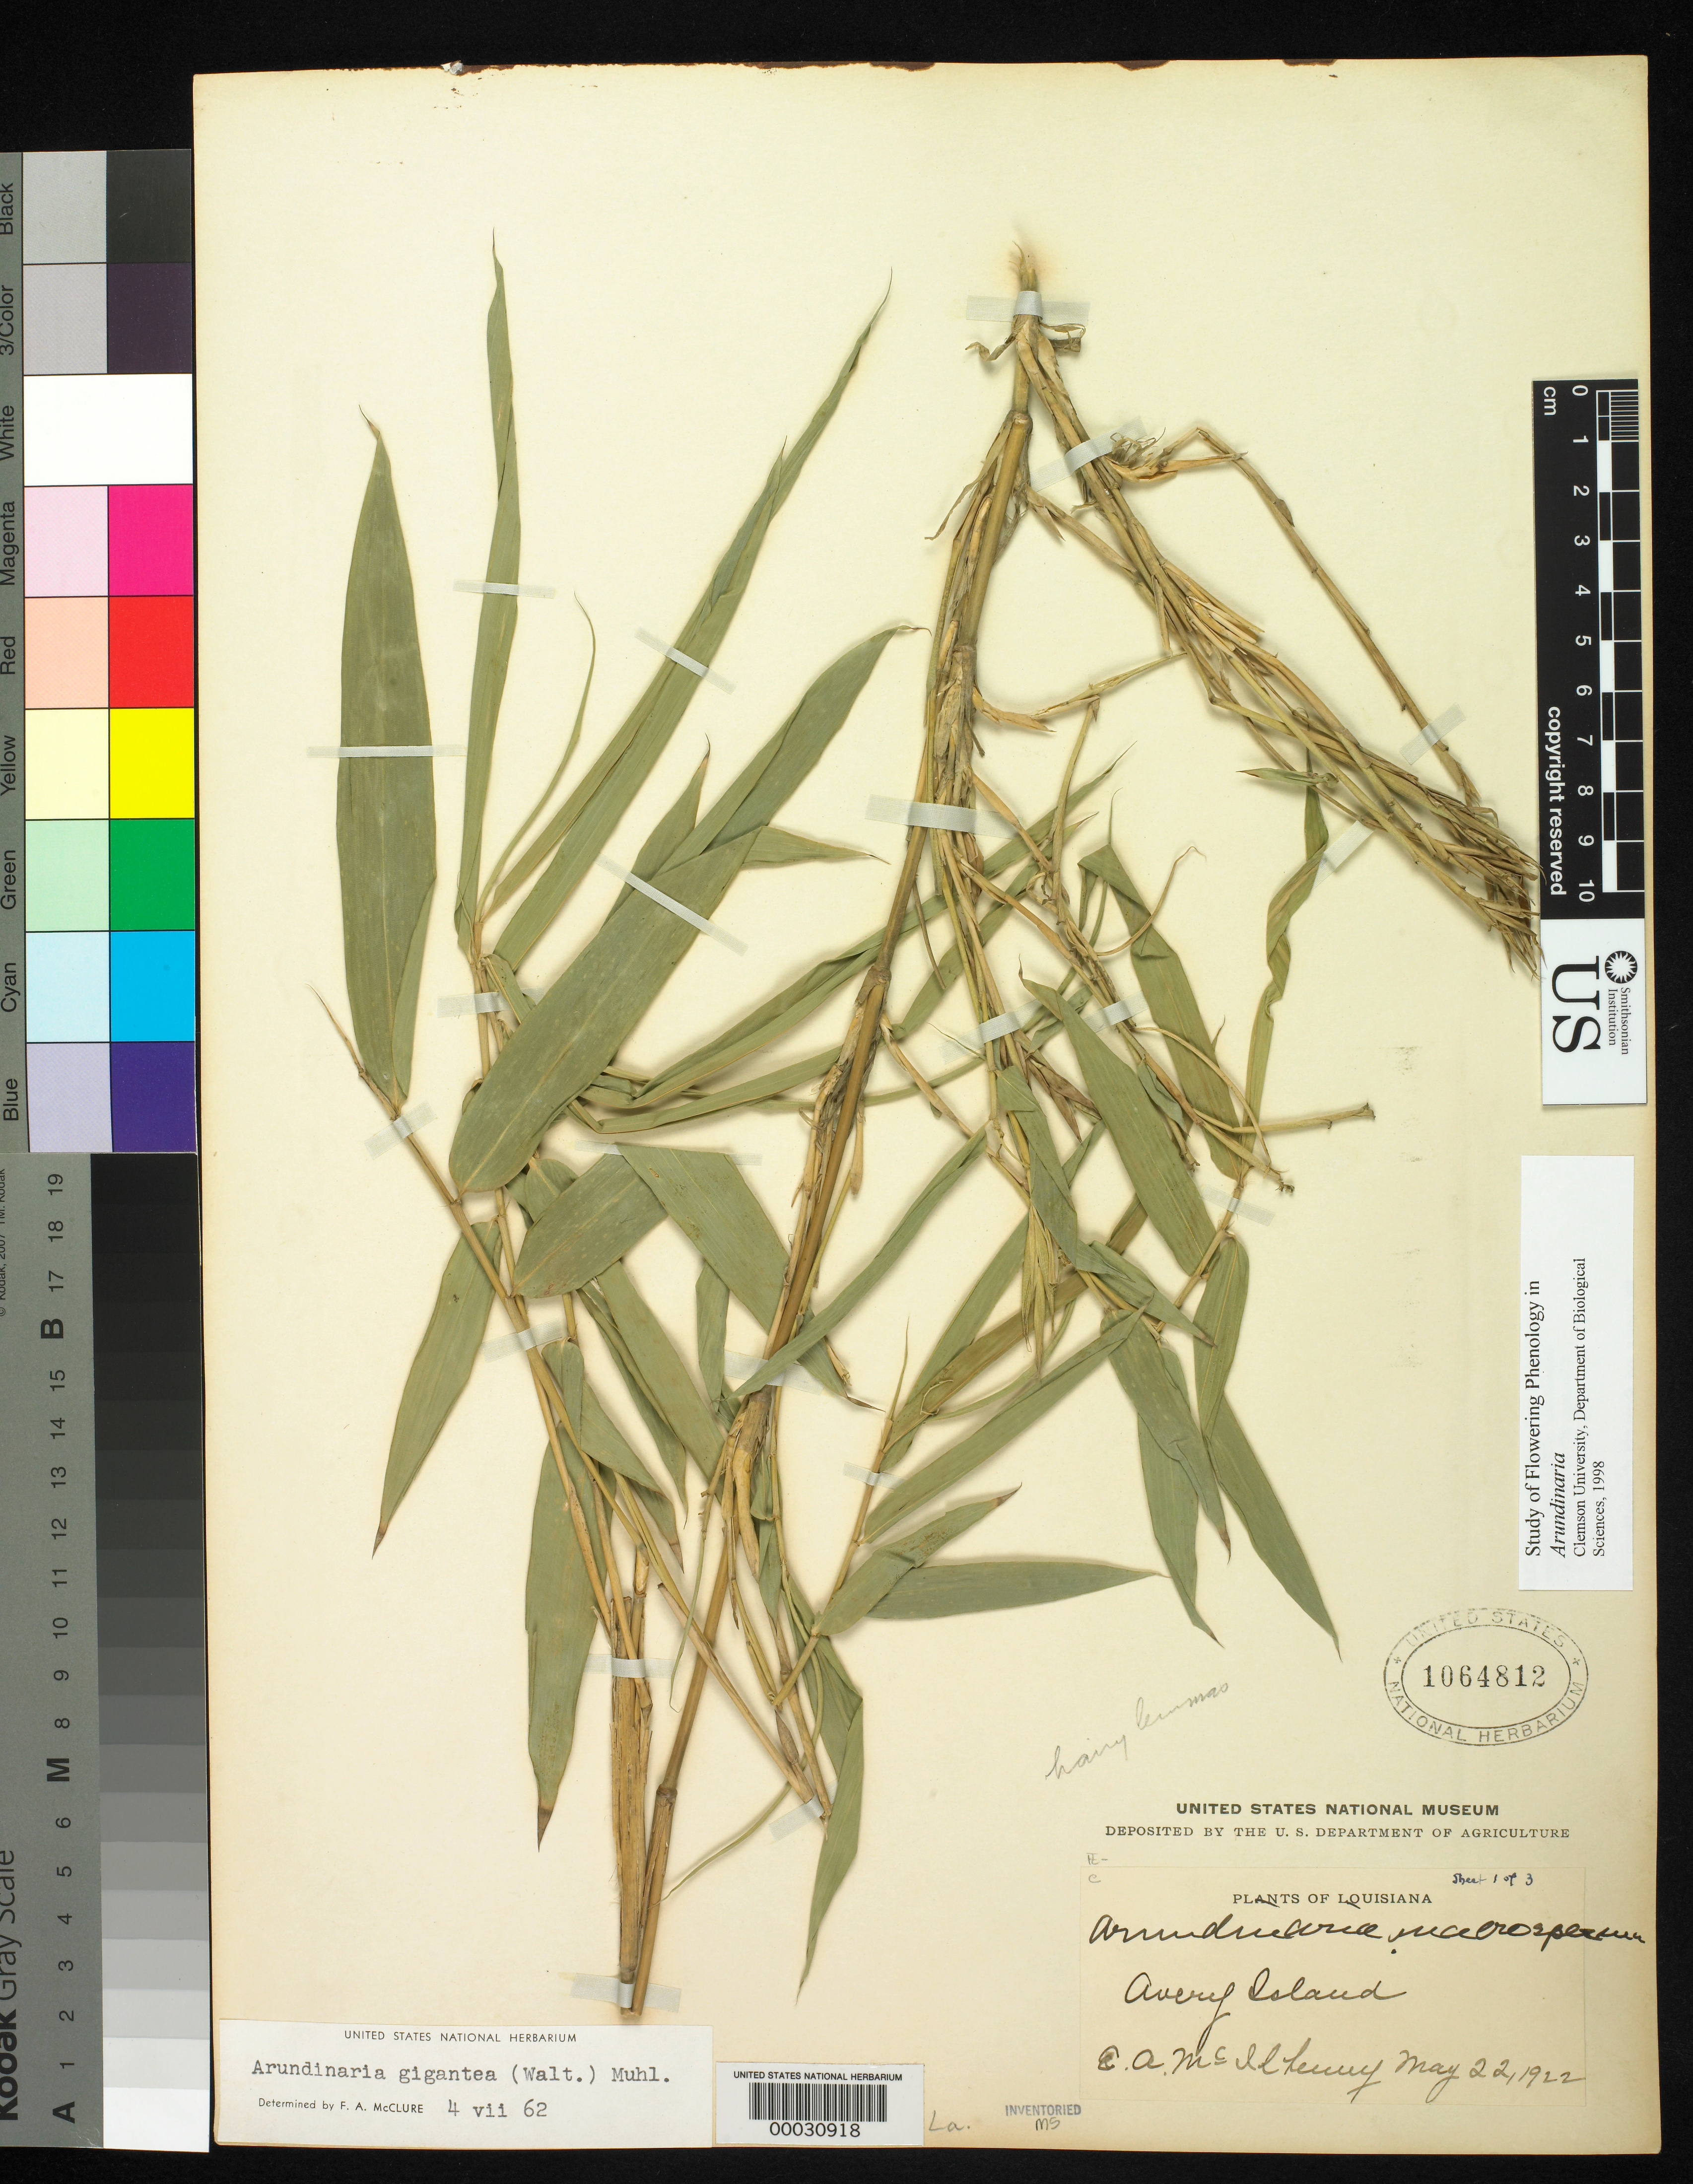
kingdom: Plantae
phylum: Tracheophyta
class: Liliopsida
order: Poales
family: Poaceae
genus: Arundinaria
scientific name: Arundinaria gigantea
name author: (Walter) Muhl.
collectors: E. McIlhenny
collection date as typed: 22 May 1922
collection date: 1922-05-22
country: United States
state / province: Louisiana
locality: Avery island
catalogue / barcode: US 1064812